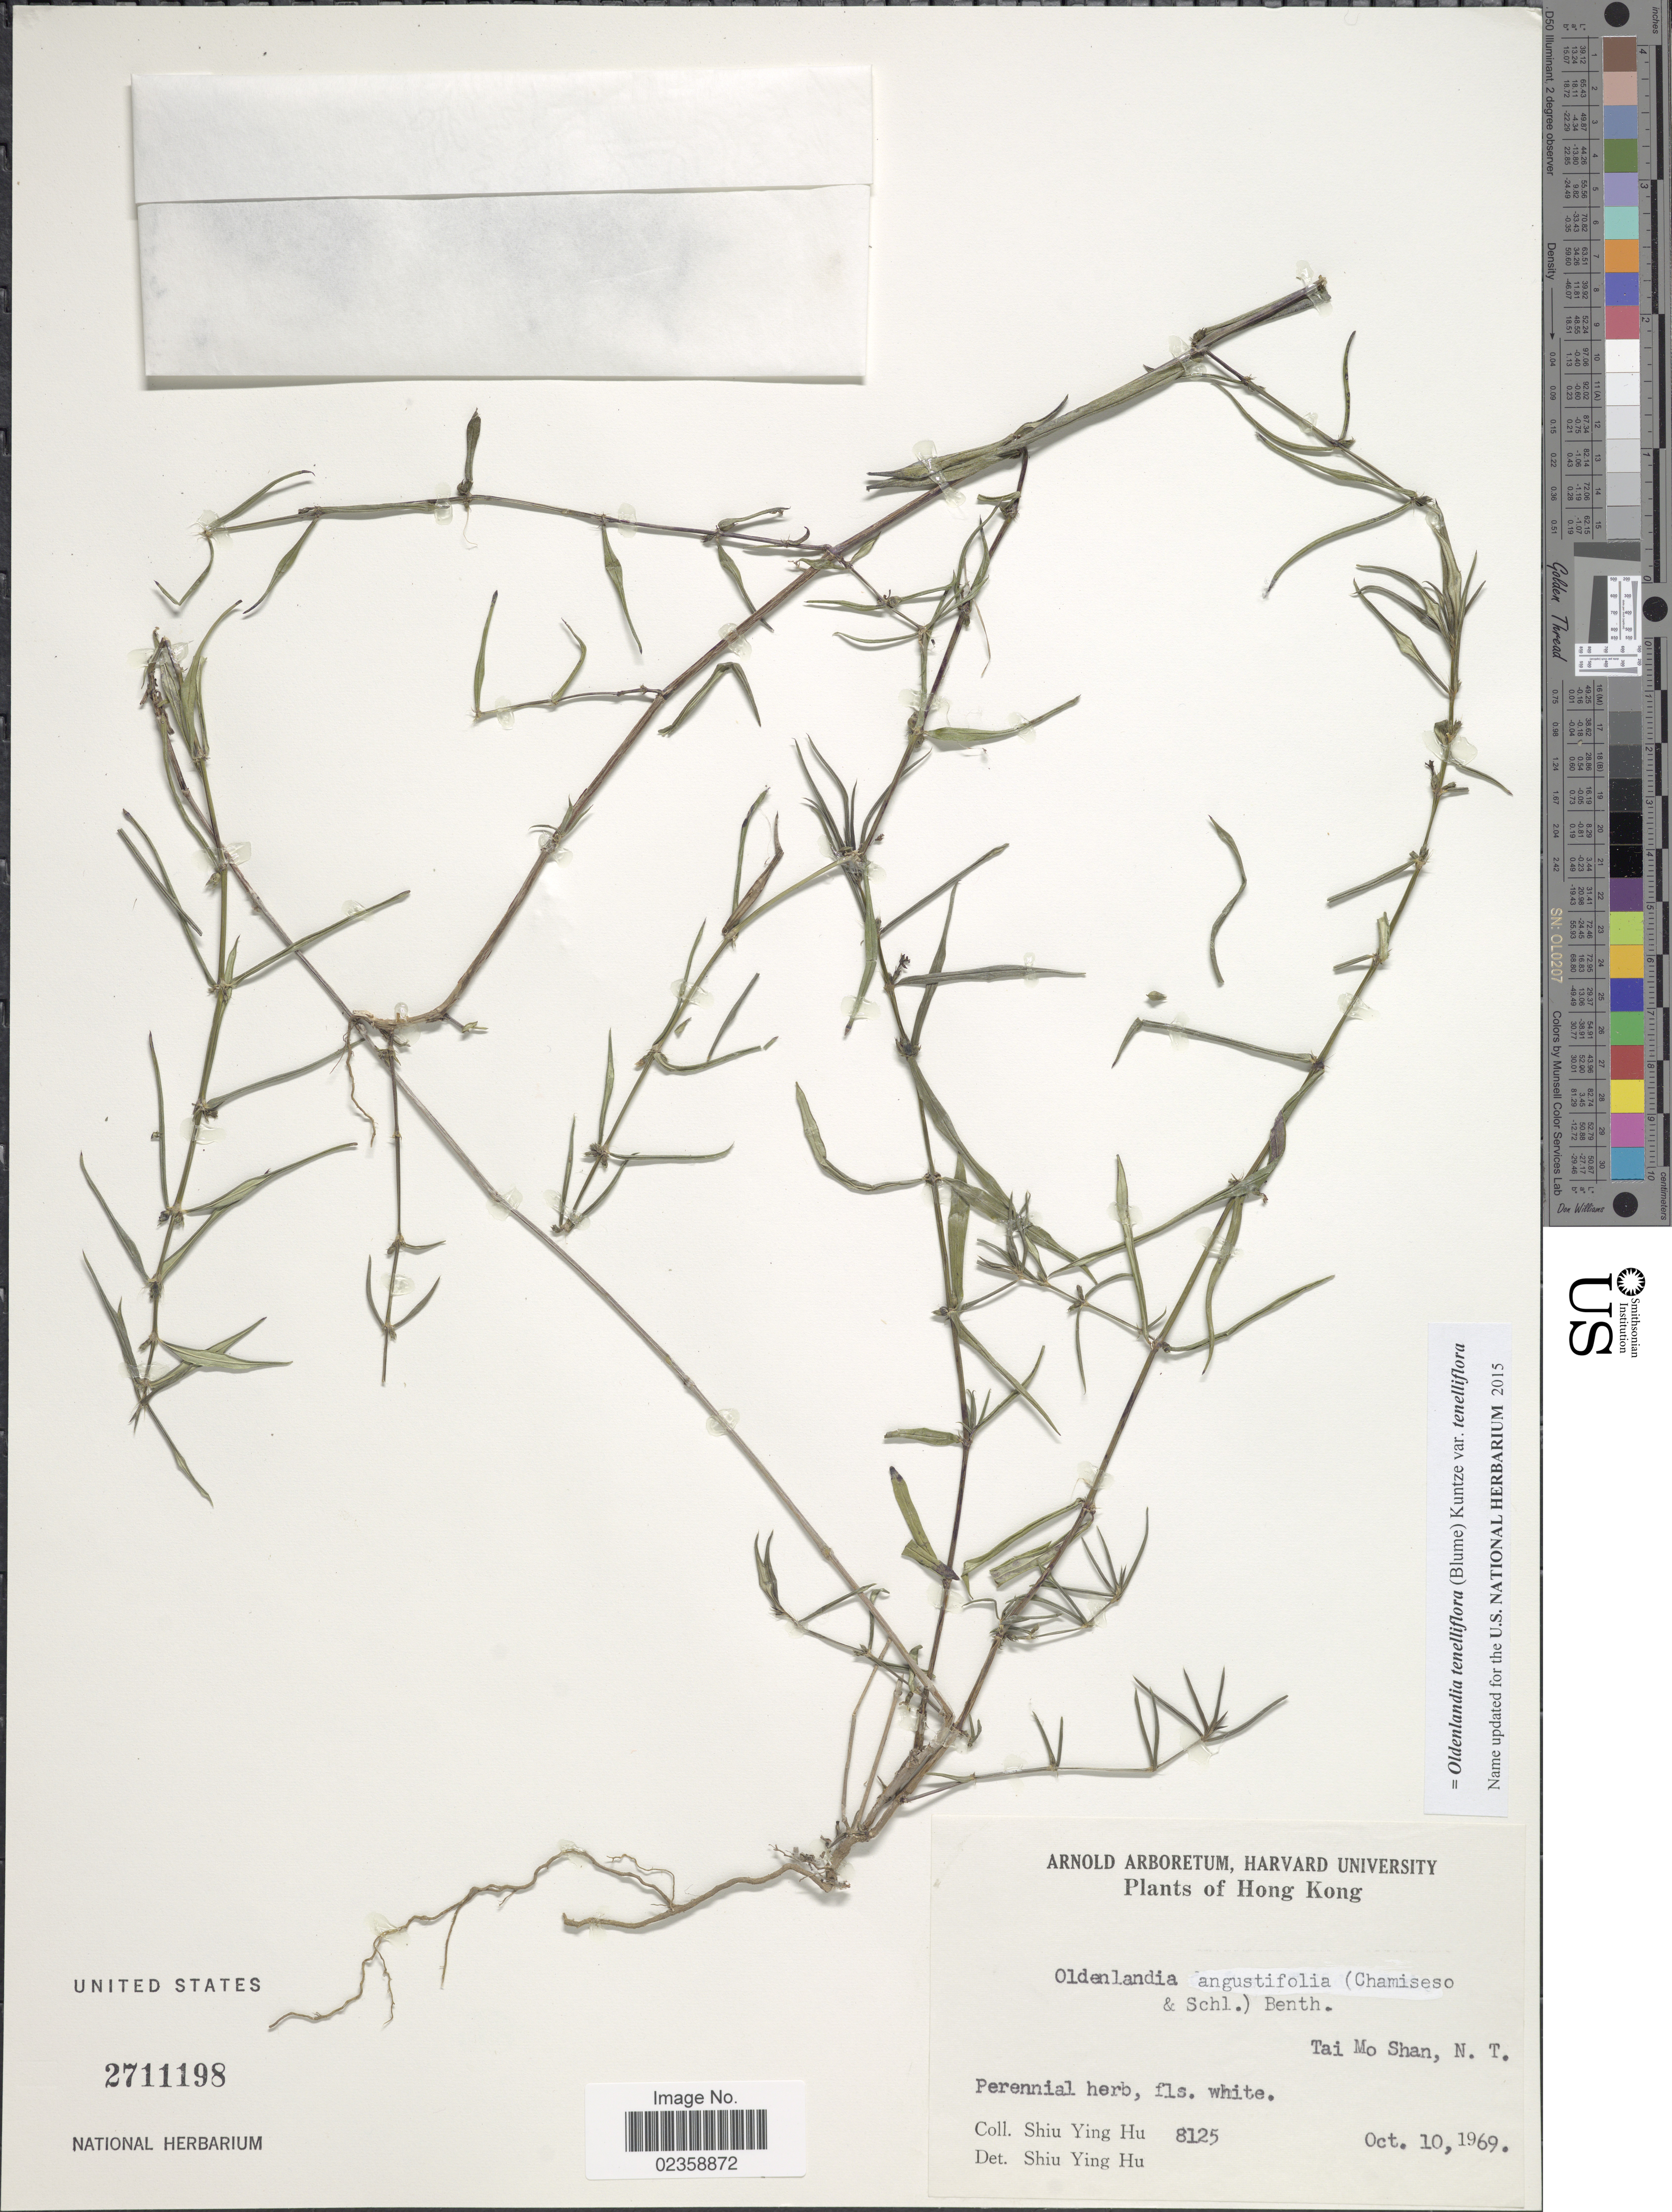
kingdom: Plantae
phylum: Tracheophyta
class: Magnoliopsida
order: Gentianales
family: Rubiaceae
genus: Oldenlandia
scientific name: Oldenlandia tenelliflora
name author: (Blume) Kuntze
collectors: S. Y. Hu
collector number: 8125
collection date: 1969-10-10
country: China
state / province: Hong Kong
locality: Tai Mo Shan, N.T.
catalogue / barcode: US 2711198